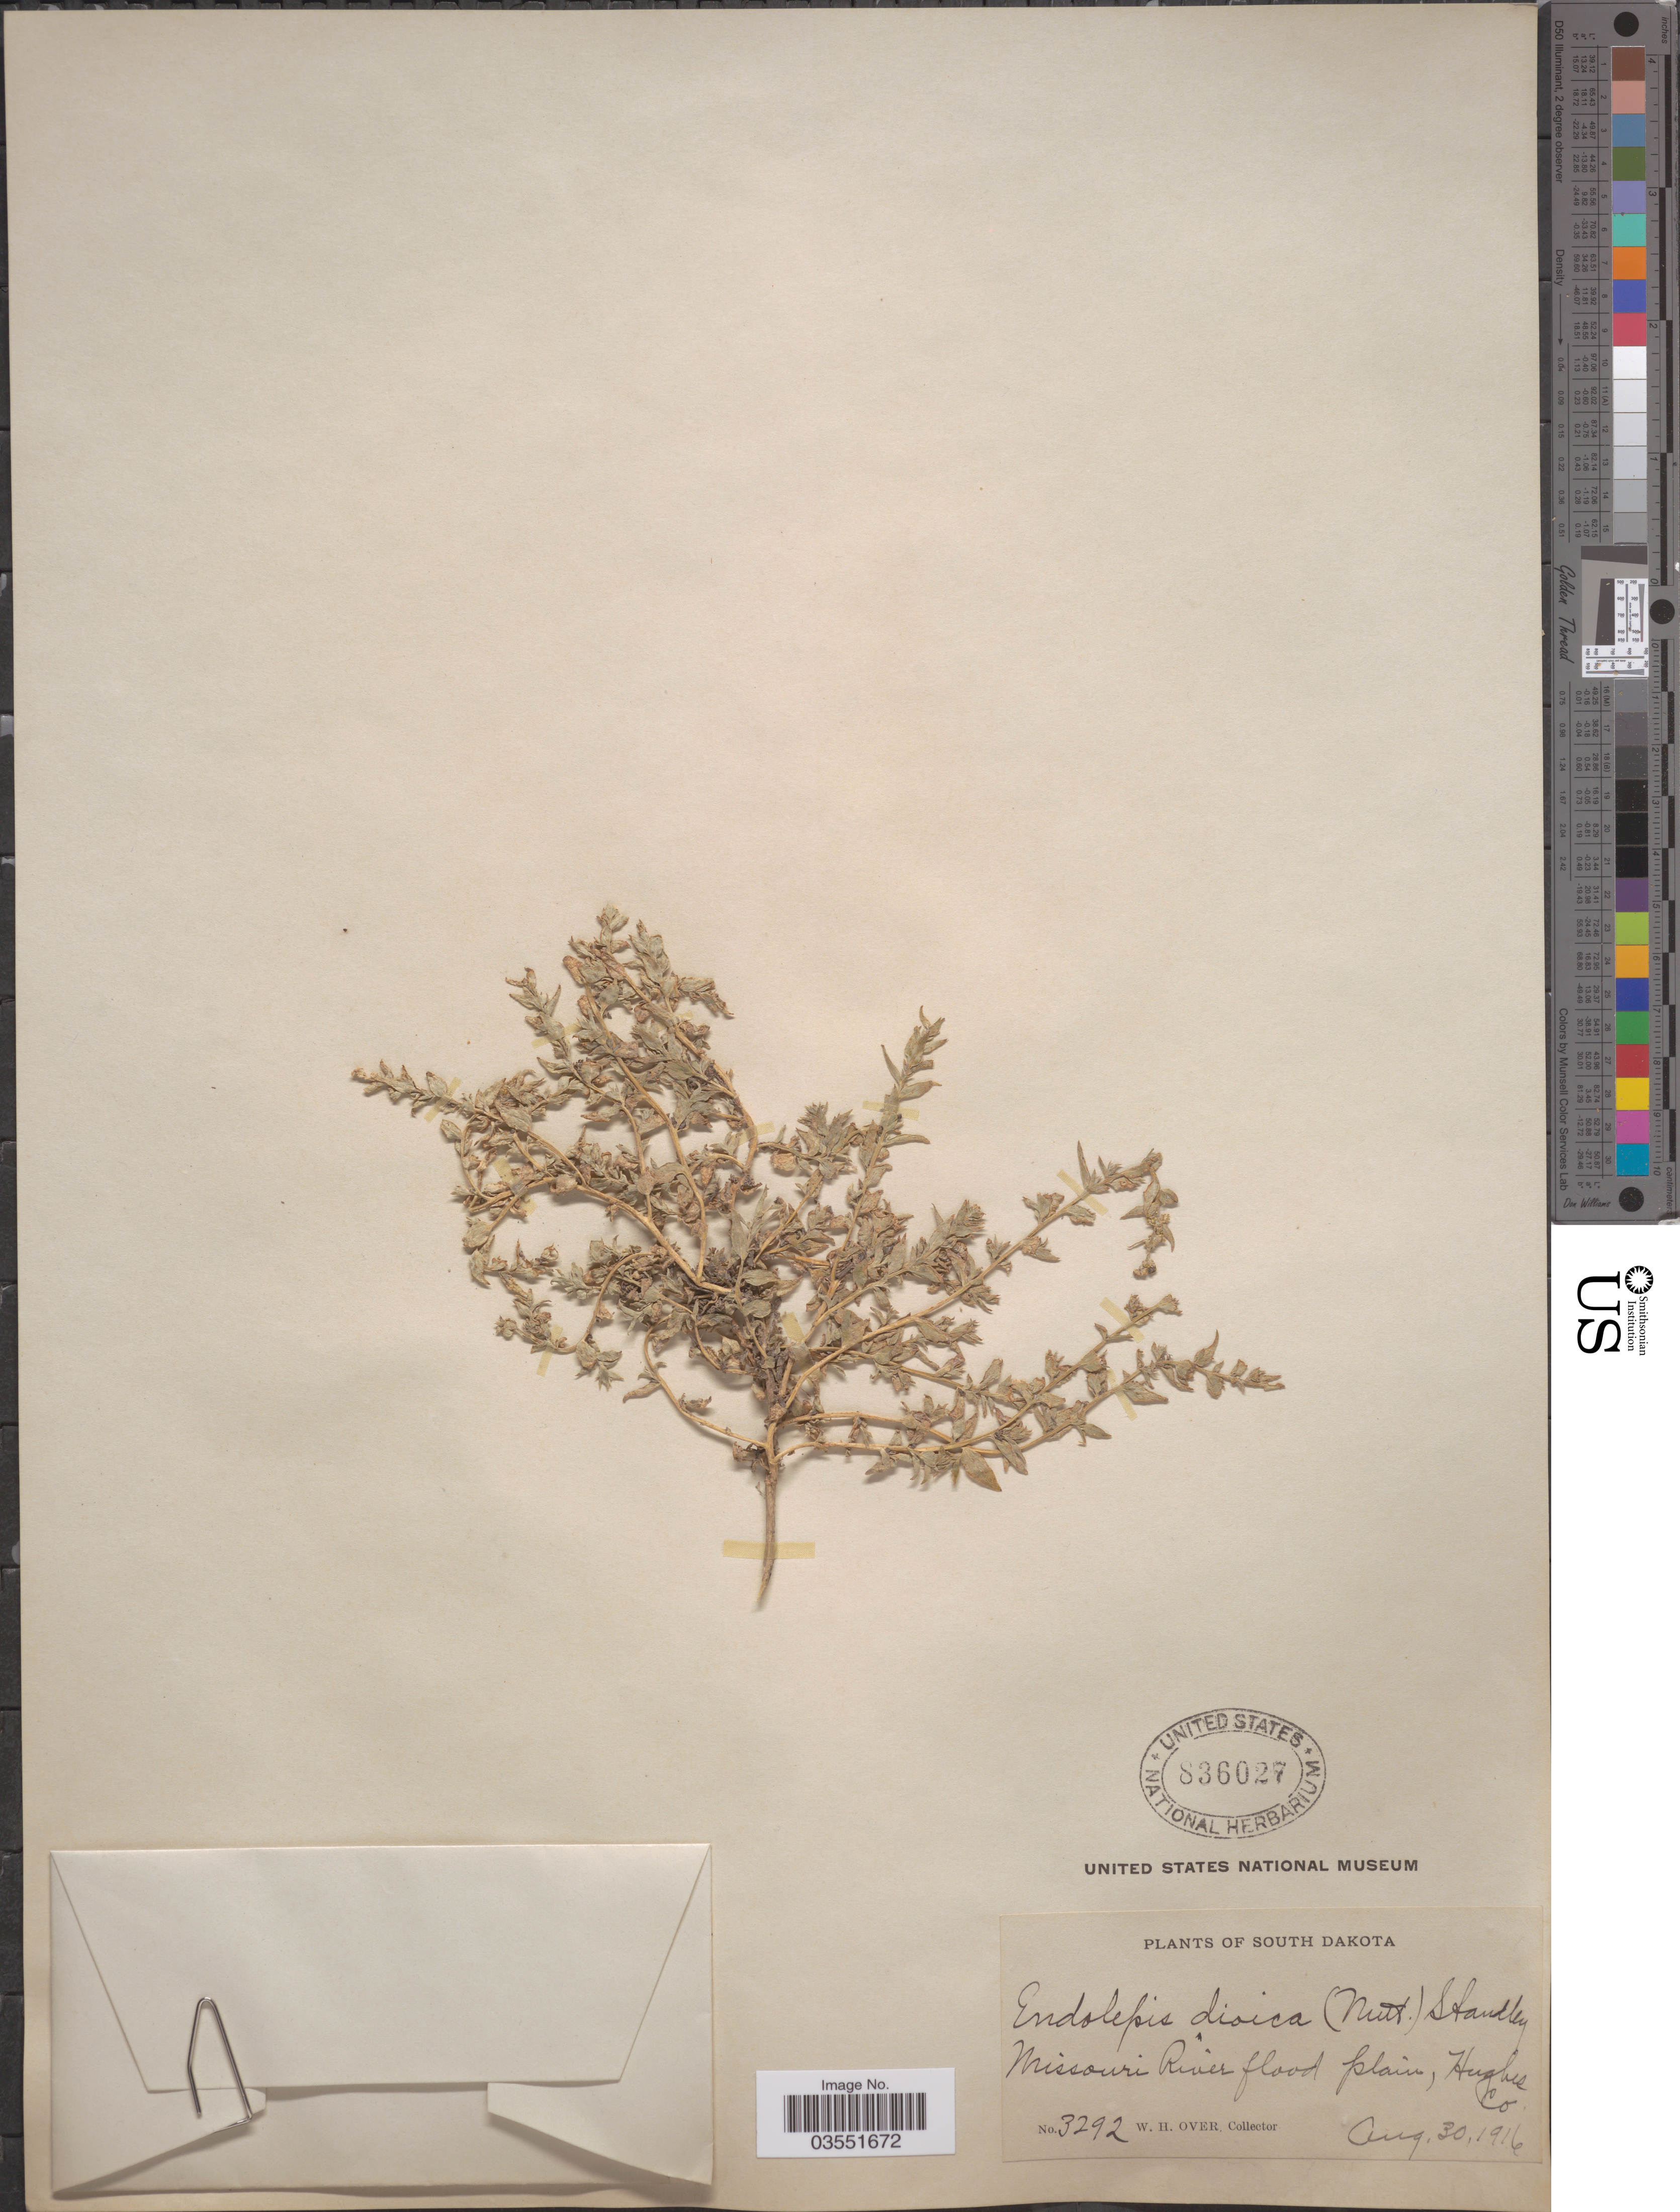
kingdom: Plantae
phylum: Tracheophyta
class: Magnoliopsida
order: Caryophyllales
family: Amaranthaceae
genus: Stutzia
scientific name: Stutzia dioica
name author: (Nutt.) E.H. Zacharias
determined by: Strong, Mark T., (BOT), Smithsonian Institution - National Museum of Natural History (UNITED STATES)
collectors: W. Over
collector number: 3292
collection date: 1916-08-30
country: United States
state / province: South Dakota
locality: Missouri River flood plain, Hughes Co.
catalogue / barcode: US 836027